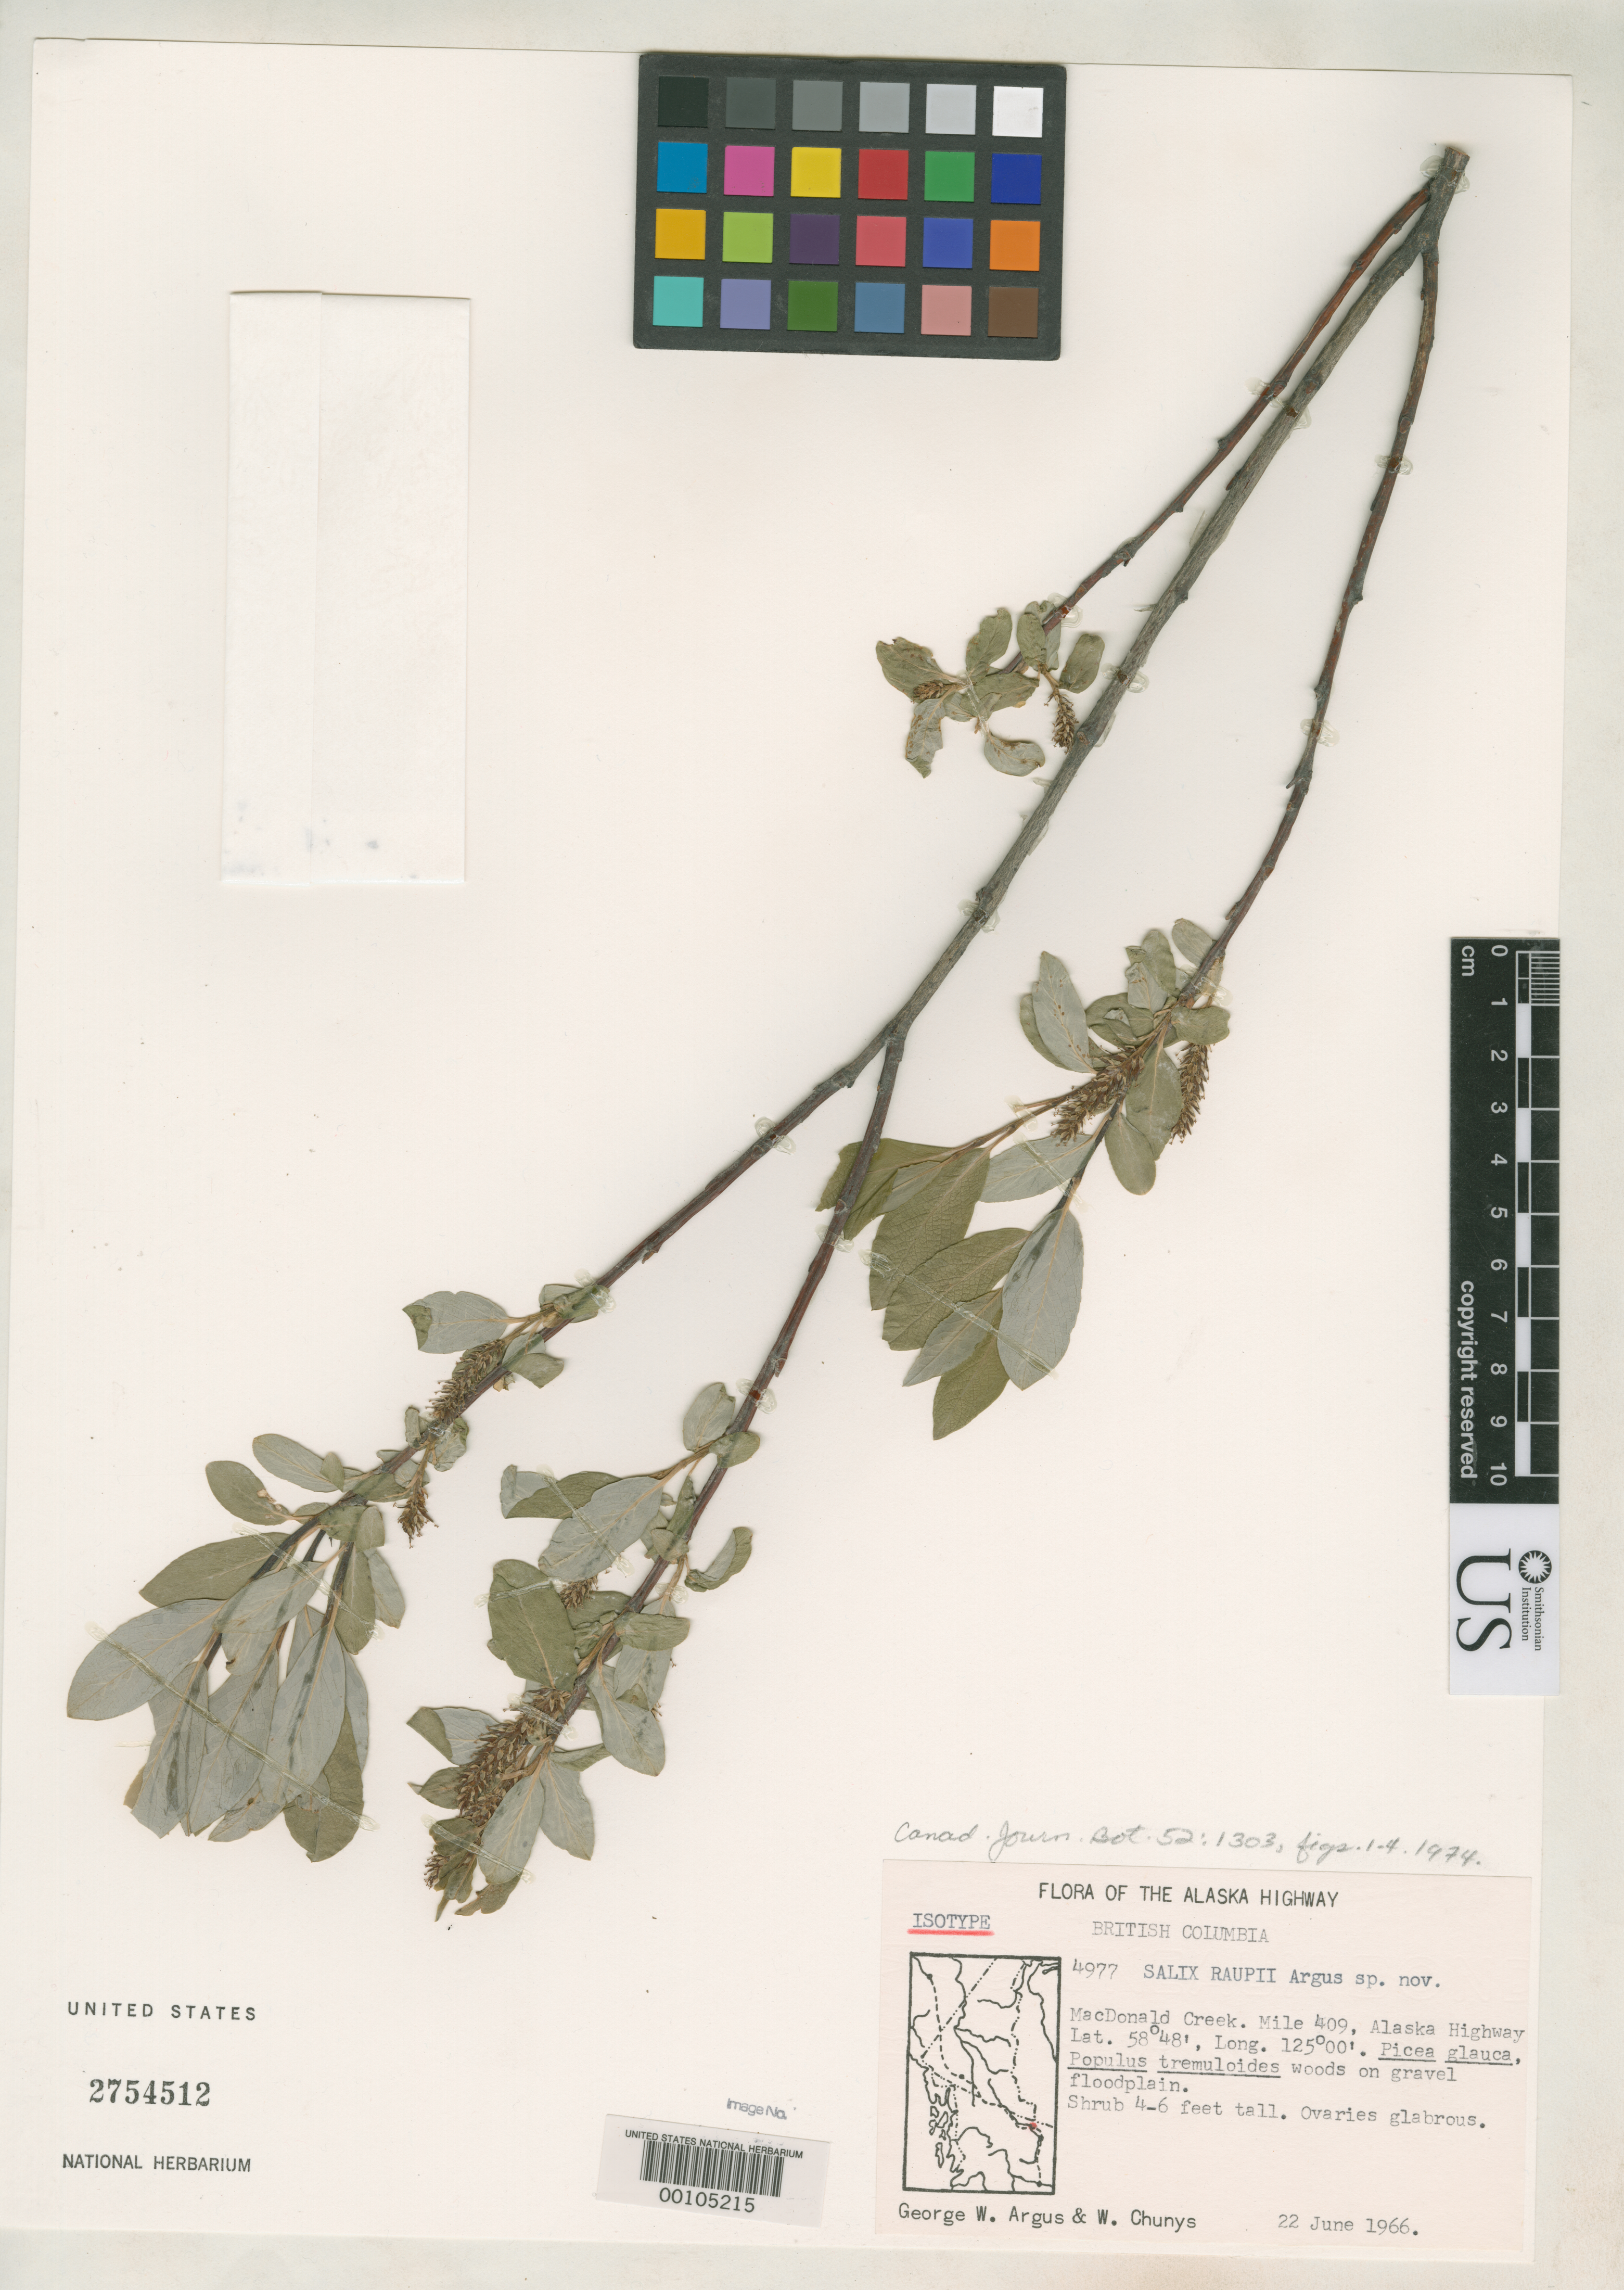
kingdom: Plantae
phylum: Tracheophyta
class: Magnoliopsida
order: Malpighiales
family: Salicaceae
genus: Salix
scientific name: Salix raupii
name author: Argus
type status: Isotype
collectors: G. W. Argus & W. Chunys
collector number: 4977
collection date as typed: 22 Jun 1966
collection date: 1966-06-22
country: Canada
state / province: British Columbia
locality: MacDonald Creek, mile 409, Alaska Highway.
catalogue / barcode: US 2754512